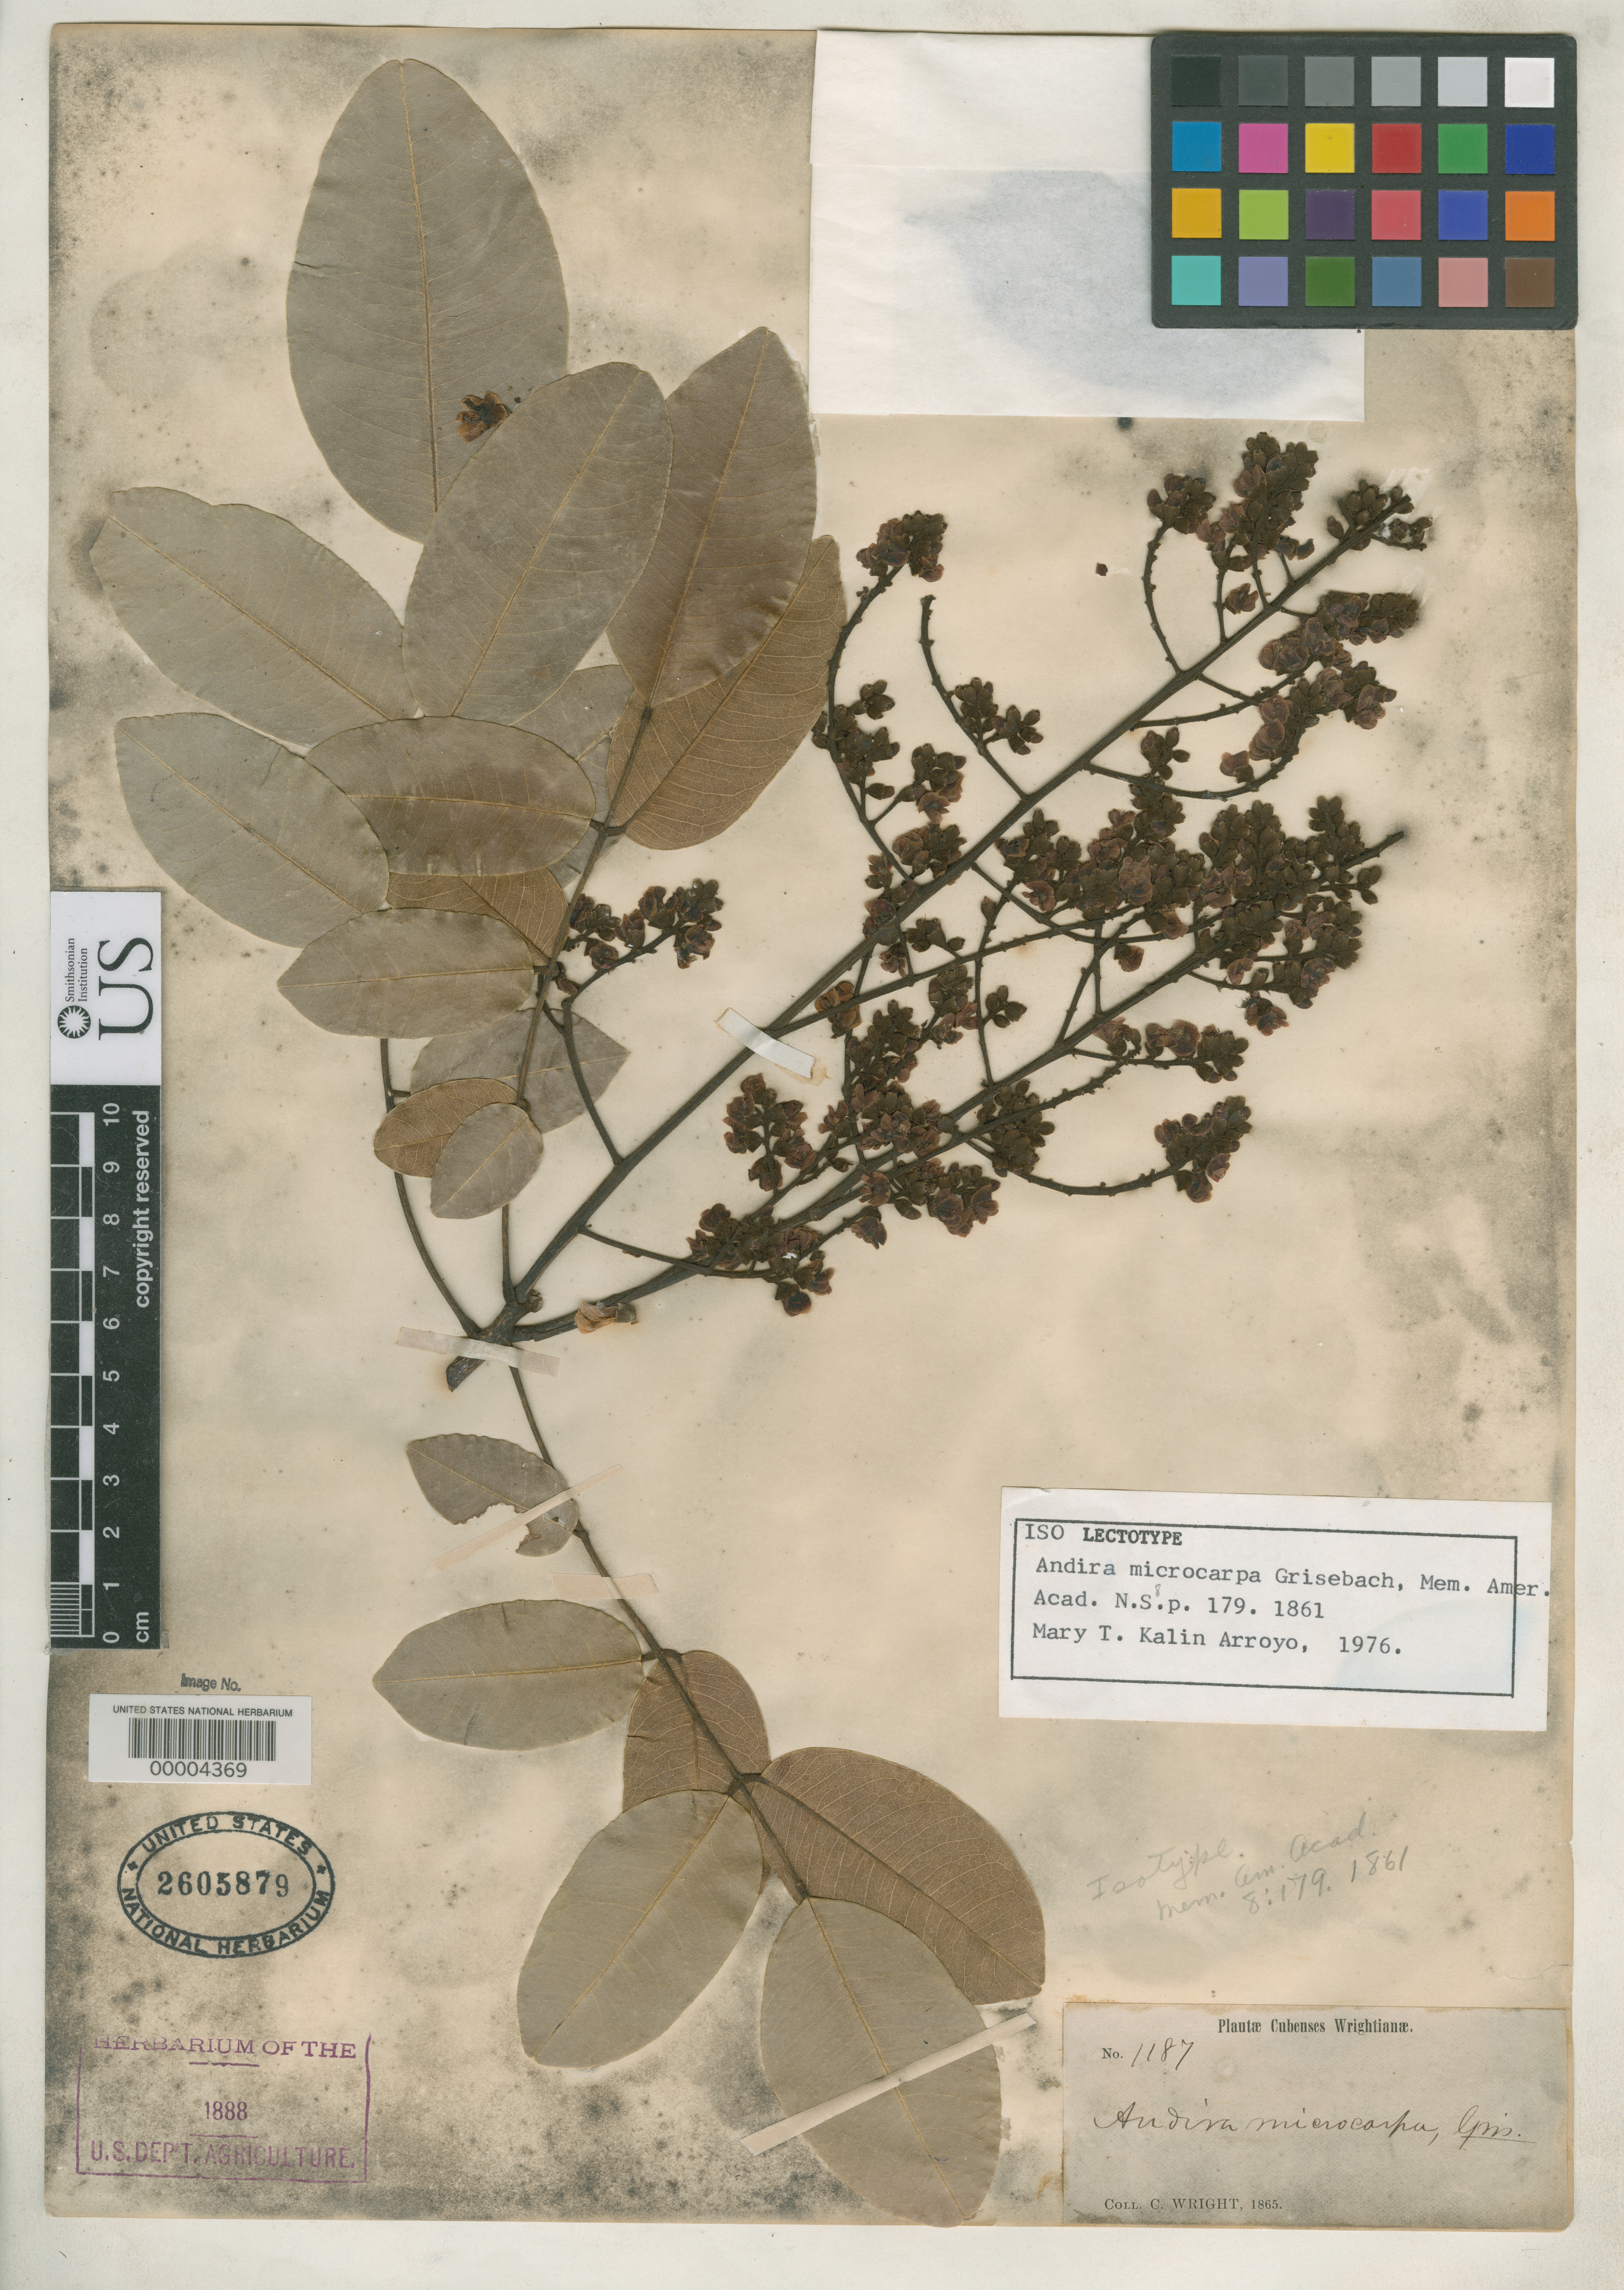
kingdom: Plantae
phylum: Tracheophyta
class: Magnoliopsida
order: Fabales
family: Fabaceae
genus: Andira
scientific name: Andira microcarpa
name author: Griseb.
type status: Isolectotype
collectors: C. Wright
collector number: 1187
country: Cuba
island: Greater Antilles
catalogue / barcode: US 2605879